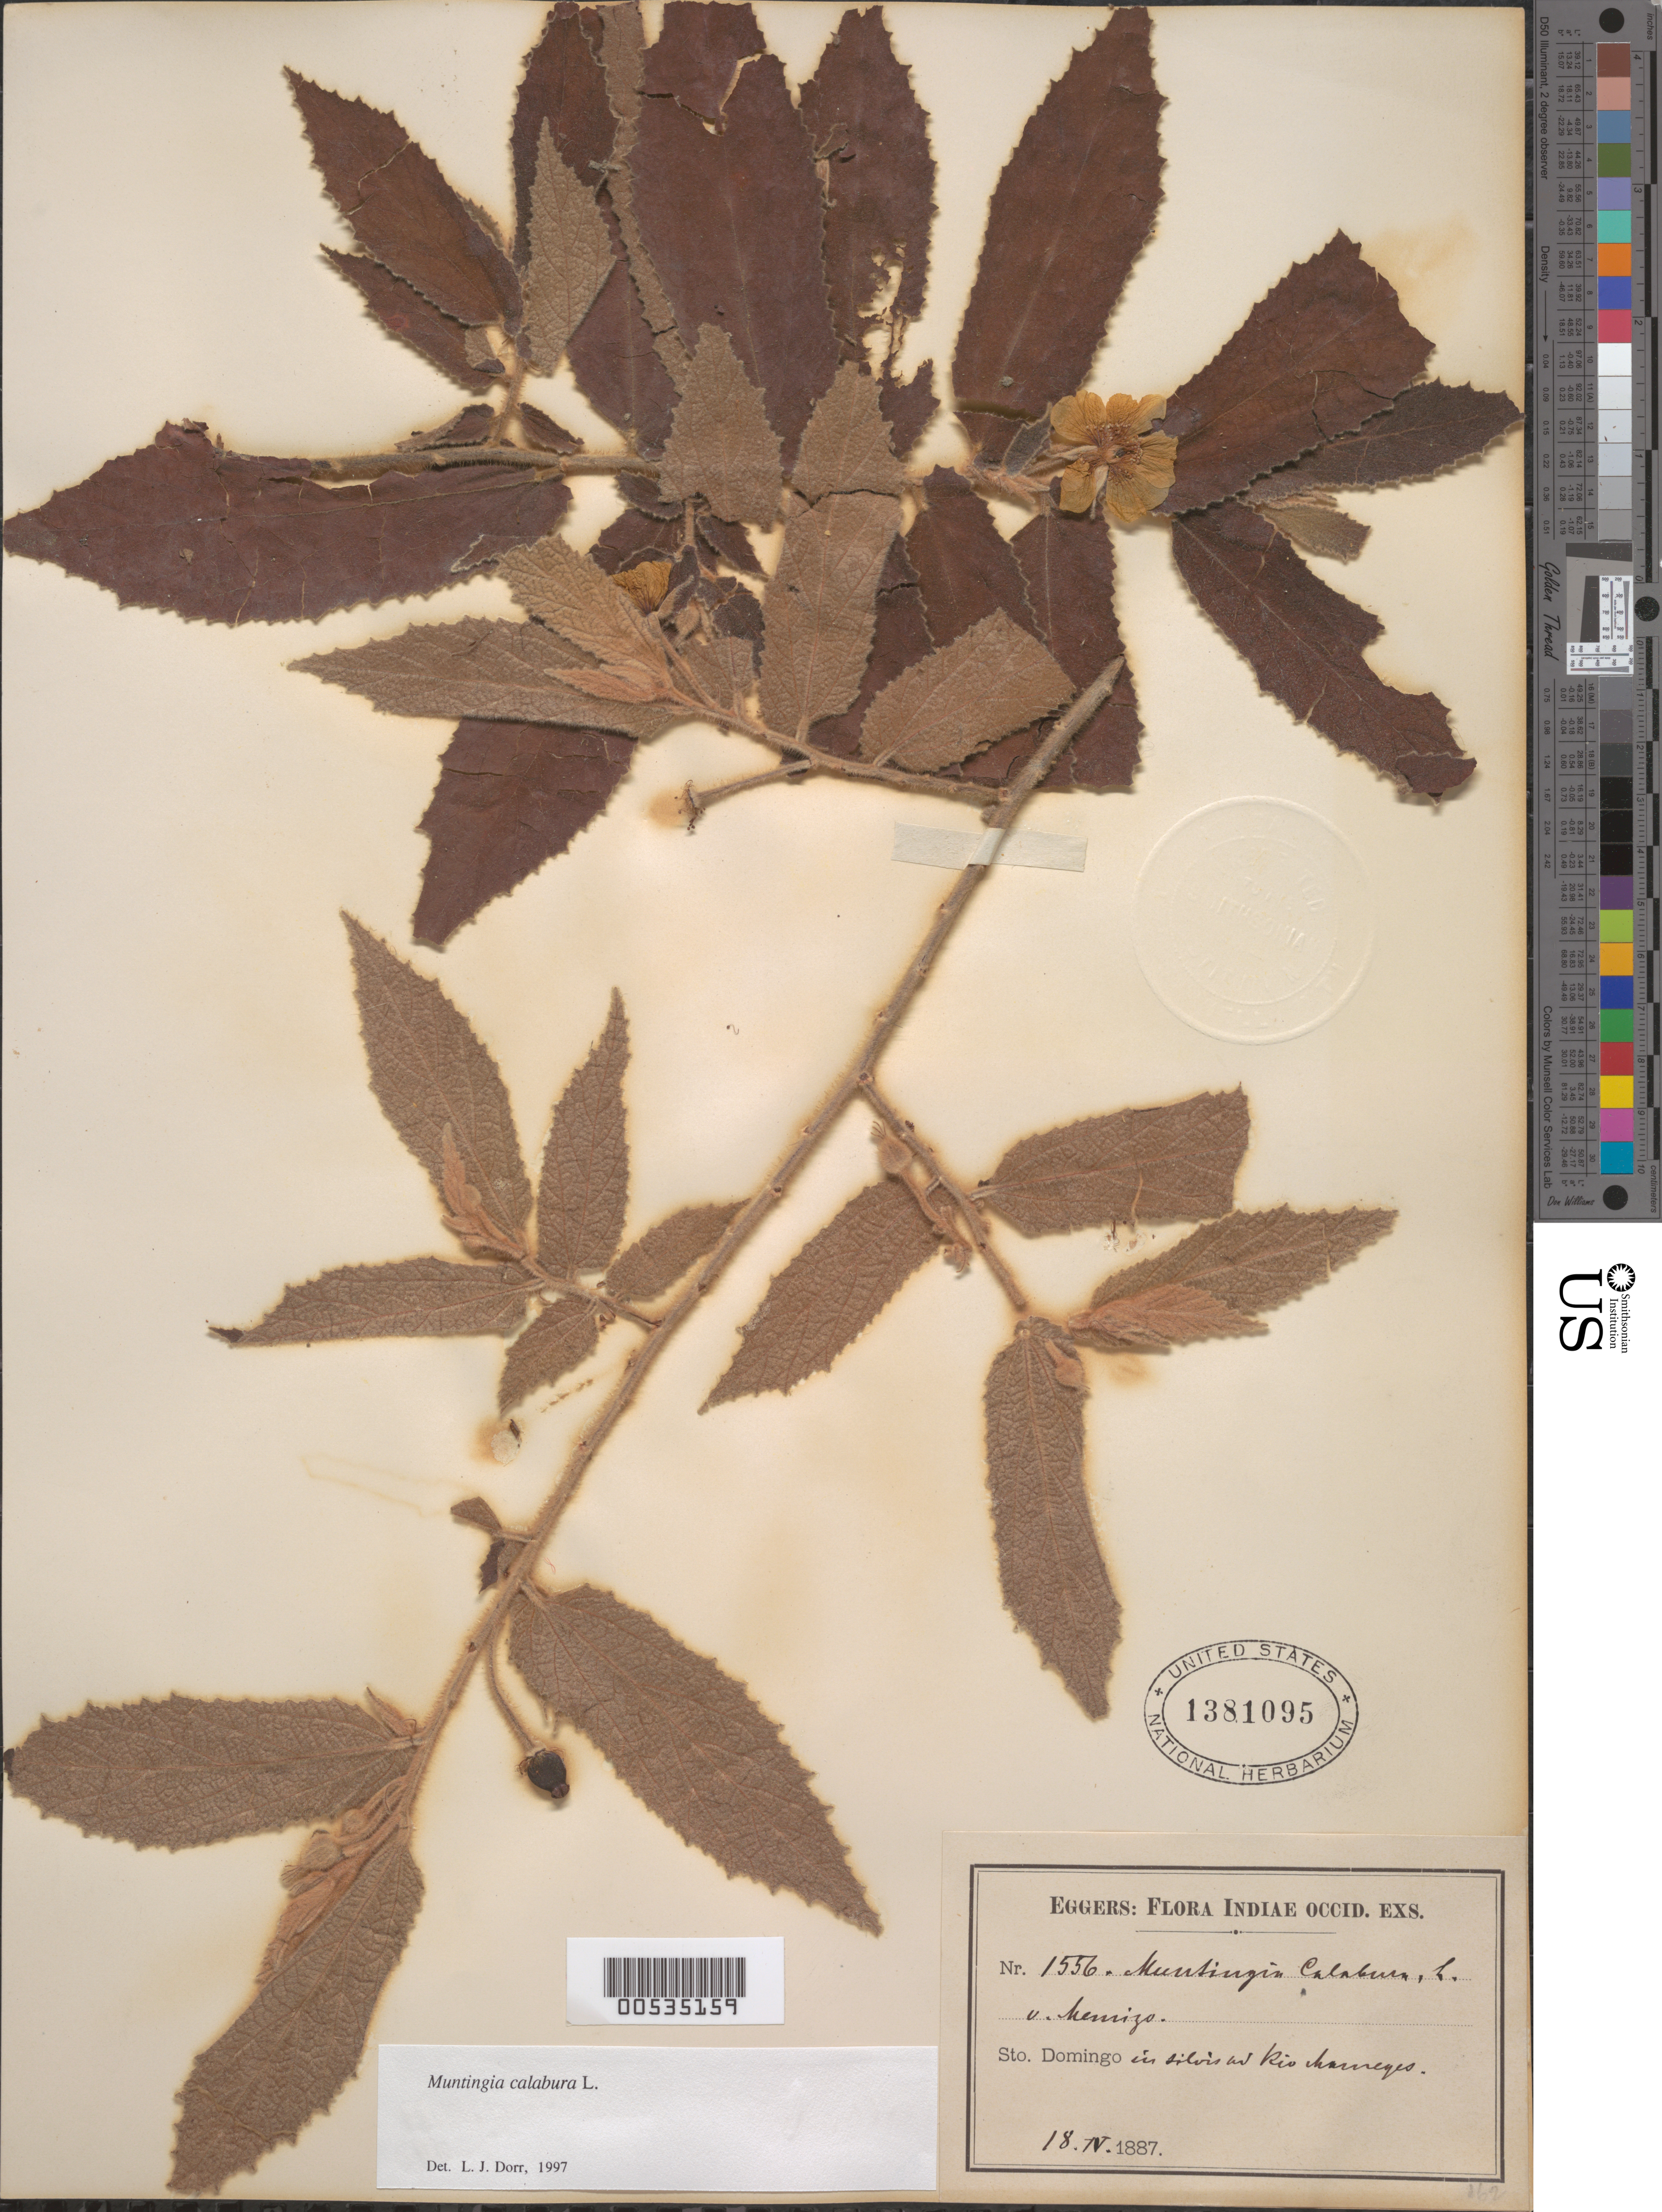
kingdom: Plantae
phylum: Tracheophyta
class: Magnoliopsida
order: Malvales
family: Muntingiaceae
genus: Muntingia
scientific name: Muntingia calabura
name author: L.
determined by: Dorr, L. J., (BOT), Smithsonian Institution - National Museum of Natural History (UNITED STATES)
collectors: H. F. A. von Eggers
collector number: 1556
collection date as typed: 18 Apr 1887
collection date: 1887-04-18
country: Haiti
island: Hispaniola Island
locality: Sto. Domingo, in silvis ad Rio Inarreges [sic]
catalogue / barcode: US 1381095